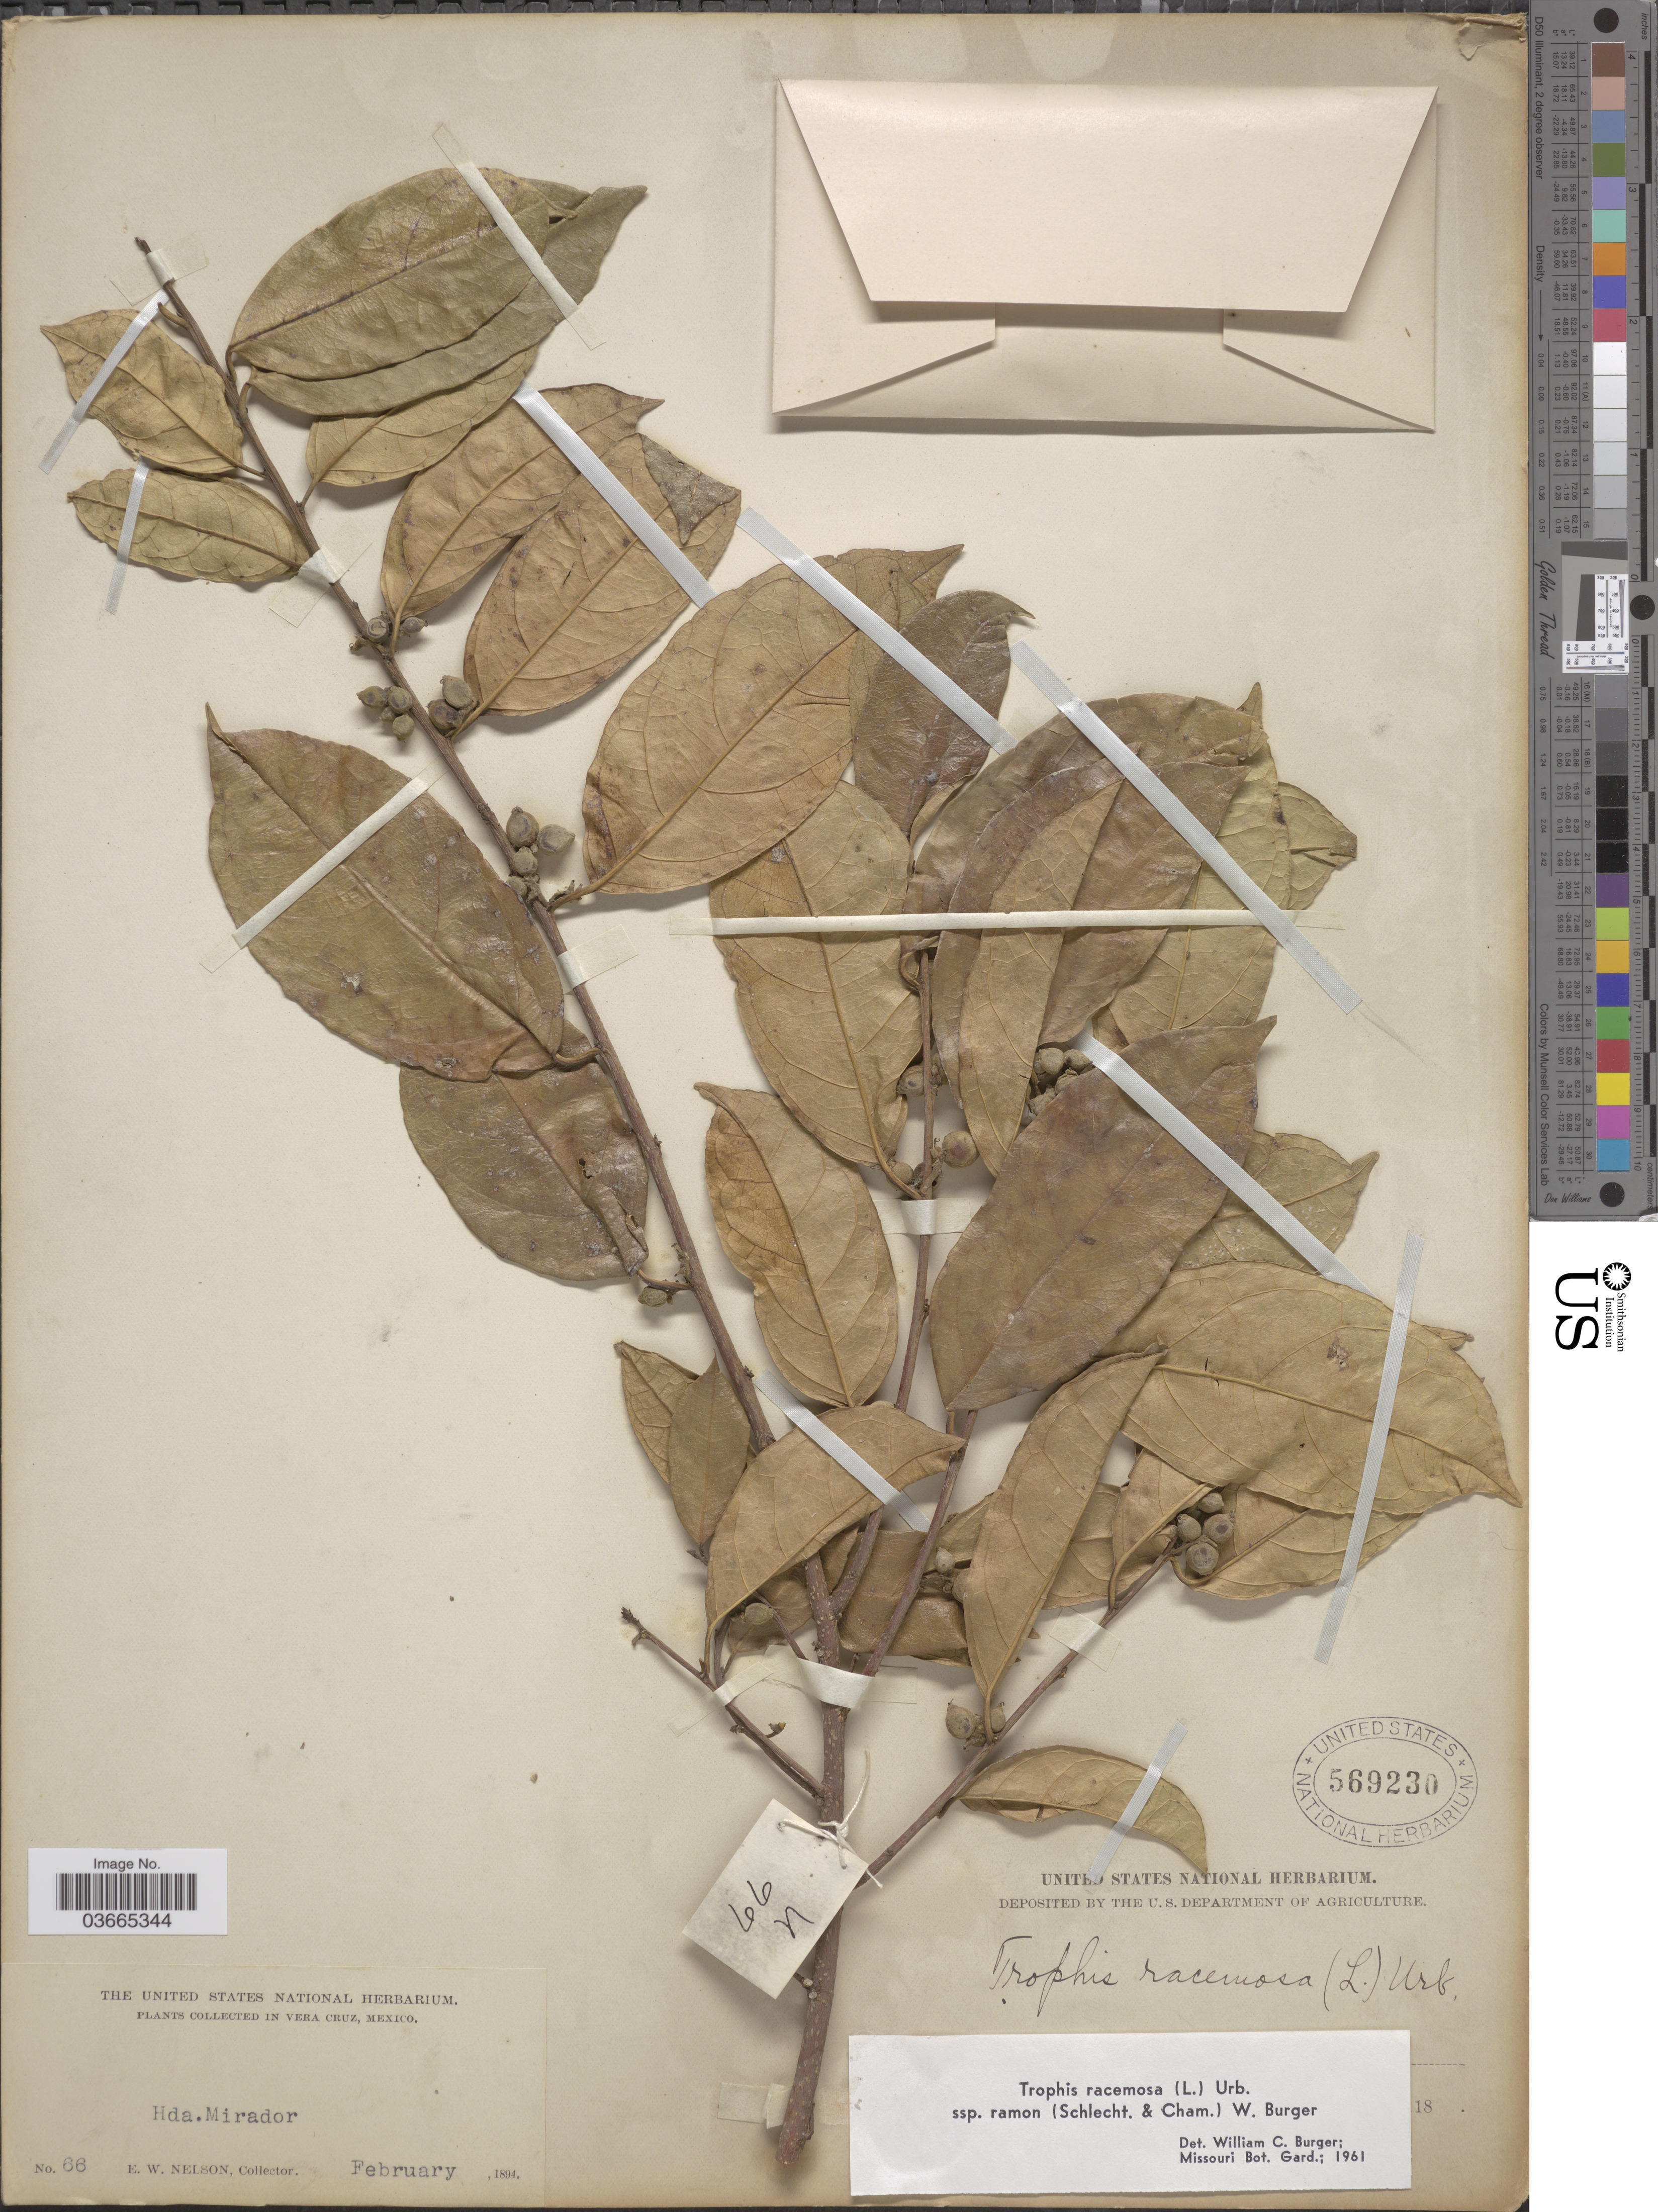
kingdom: Plantae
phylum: Tracheophyta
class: Magnoliopsida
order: Rosales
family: Moraceae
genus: Trophis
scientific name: Trophis racemosa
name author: (L.) Urb.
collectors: E. W. Nelson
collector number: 66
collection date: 1894-02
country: Mexico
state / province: Veracruz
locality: In Vera Cruz. Hda.Mirador.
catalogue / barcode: US 569230